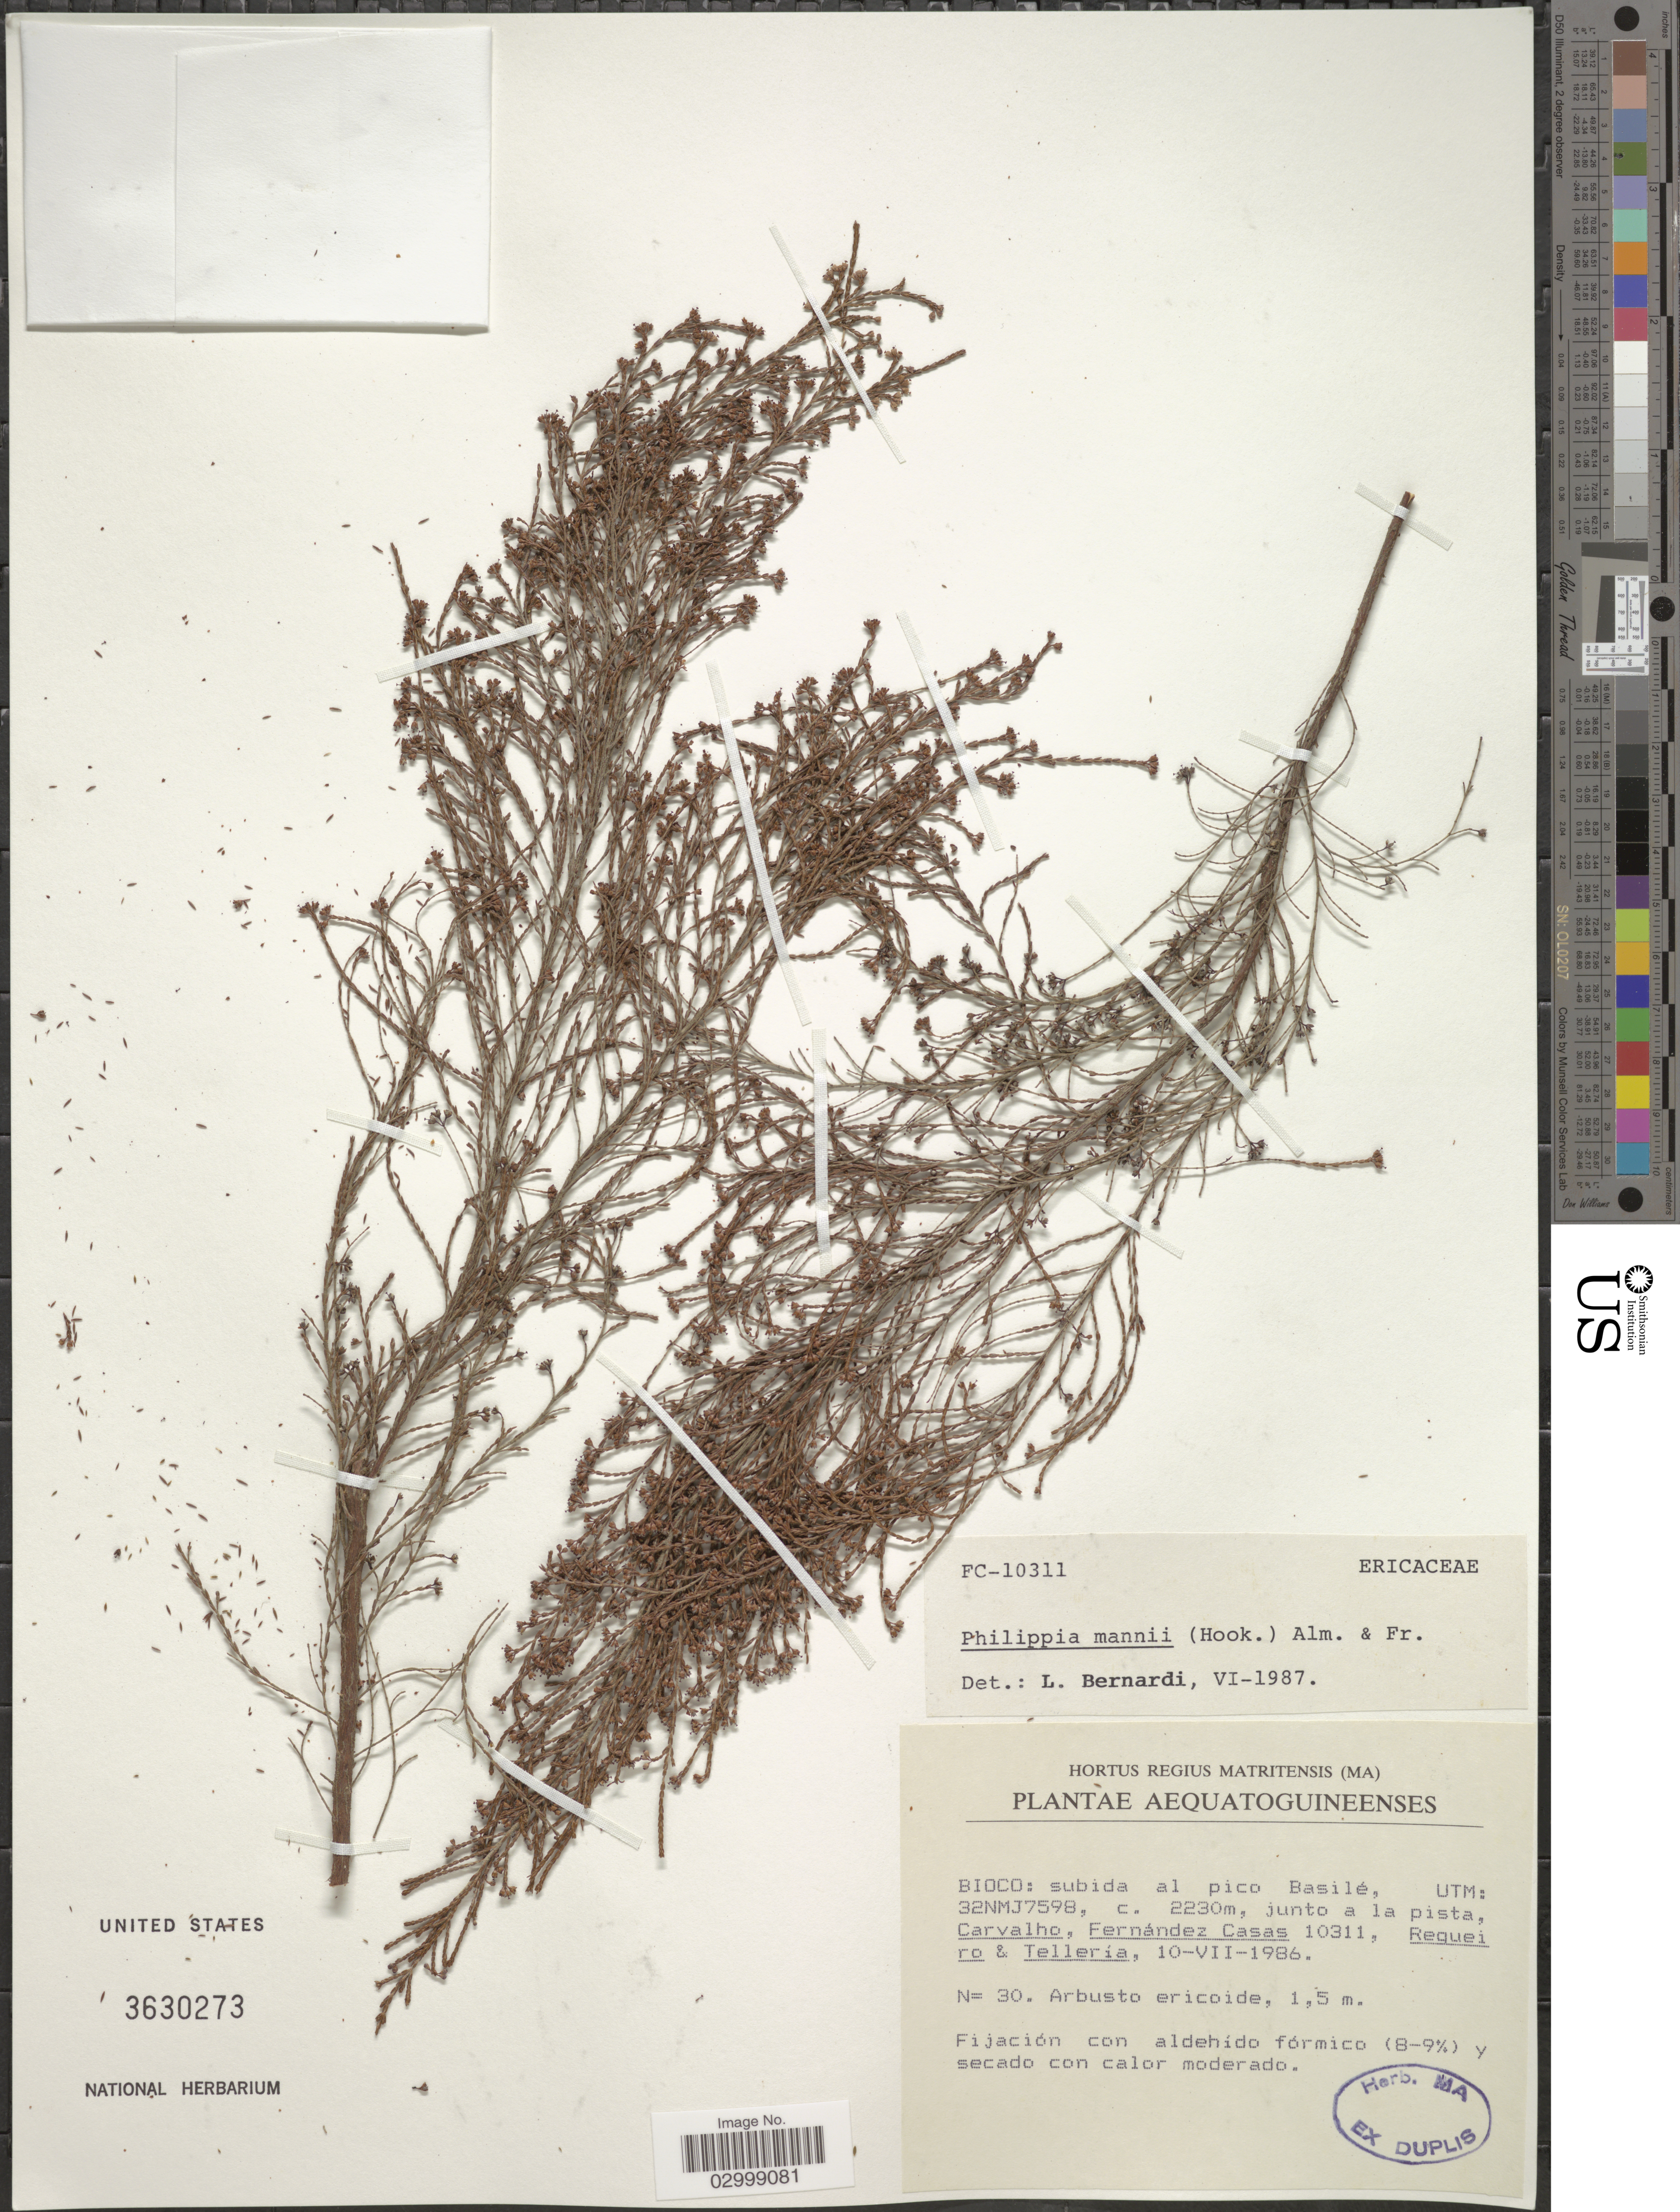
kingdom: Plantae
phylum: Tracheophyta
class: Magnoliopsida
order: Ericales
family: Ericaceae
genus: Philippia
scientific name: Philippia mannii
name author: (Hook. f.) Alm & T.C.E. Fr.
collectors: Carvalho, --, F. Casas, -. Regueiro & -. Telleria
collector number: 10311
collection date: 1986-07-10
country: Equatorial Guinea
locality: Bioco: subida al pico Basile. UTM: 32NMJ7598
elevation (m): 2230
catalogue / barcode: US 3630273